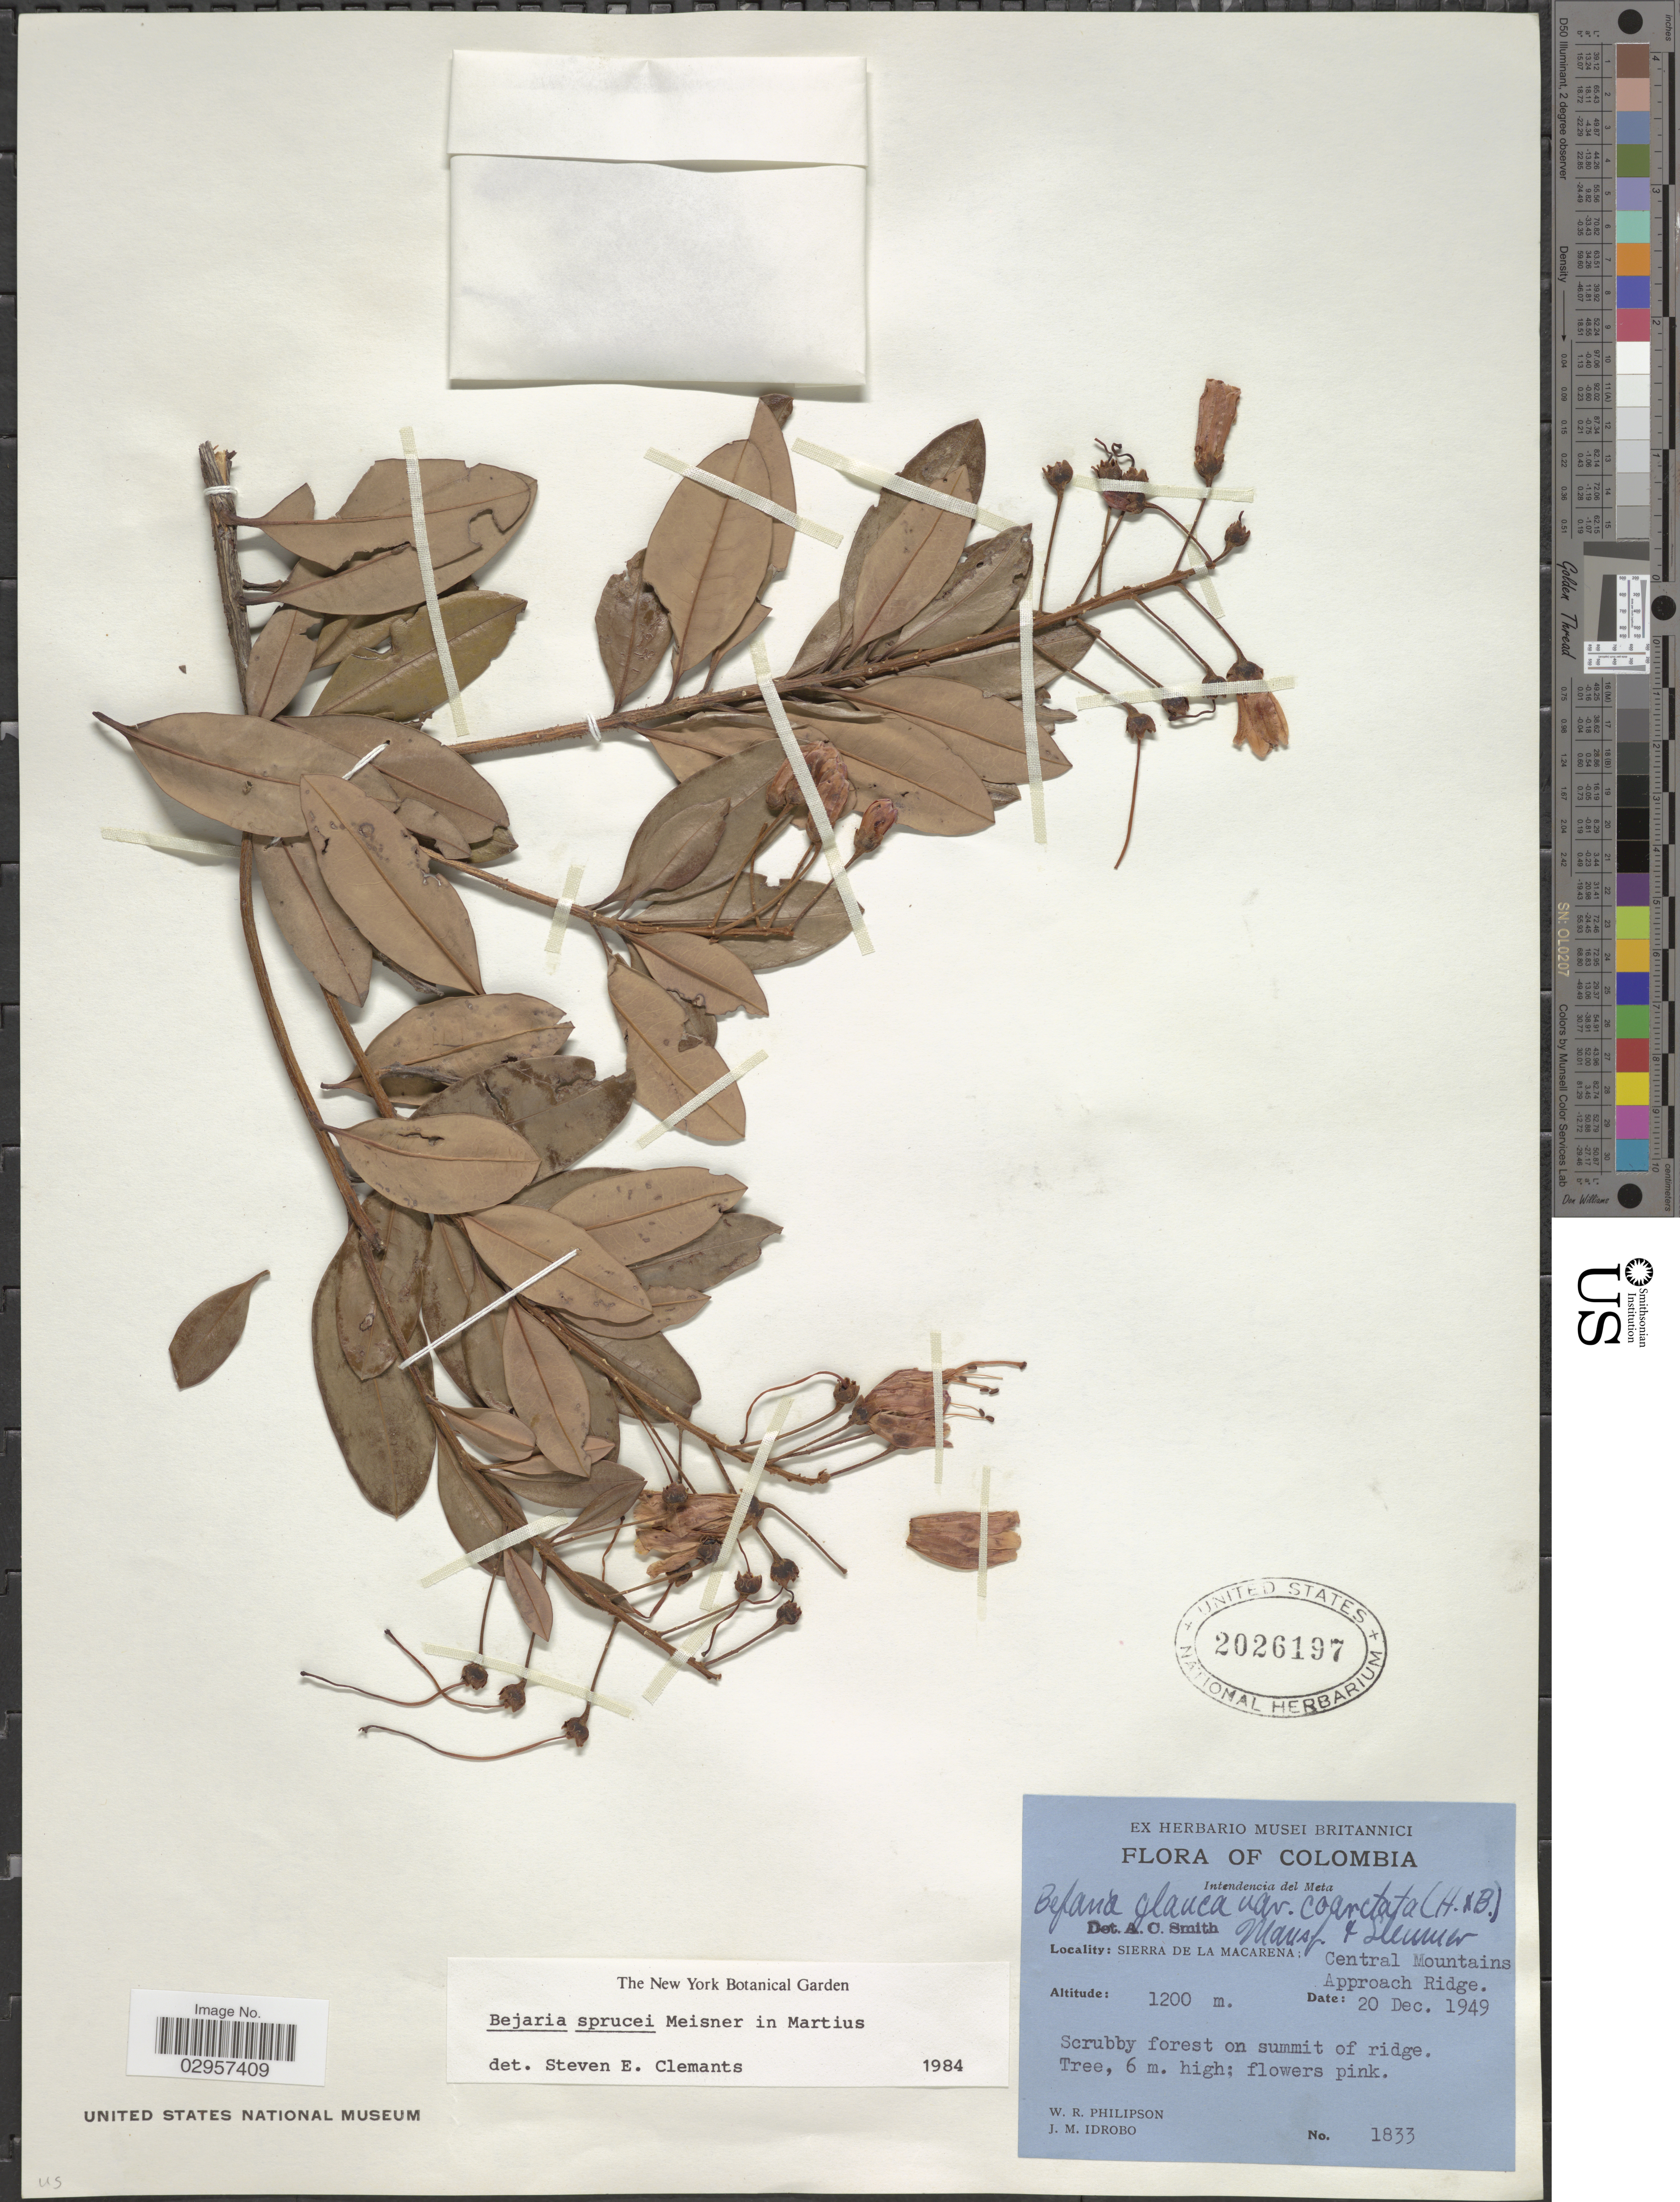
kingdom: Plantae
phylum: Tracheophyta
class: Magnoliopsida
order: Ericales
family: Ericaceae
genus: Befaria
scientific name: Befaria sprucei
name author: Meisn.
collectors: W. R. Philipson & J. M. Idrobo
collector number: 1833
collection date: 1949-12-20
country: Colombia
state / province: Meta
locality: Intendencia del Meta, Sierra De La Macarena: Central Mountains Approach Ridge.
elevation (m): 1200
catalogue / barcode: US 2026197